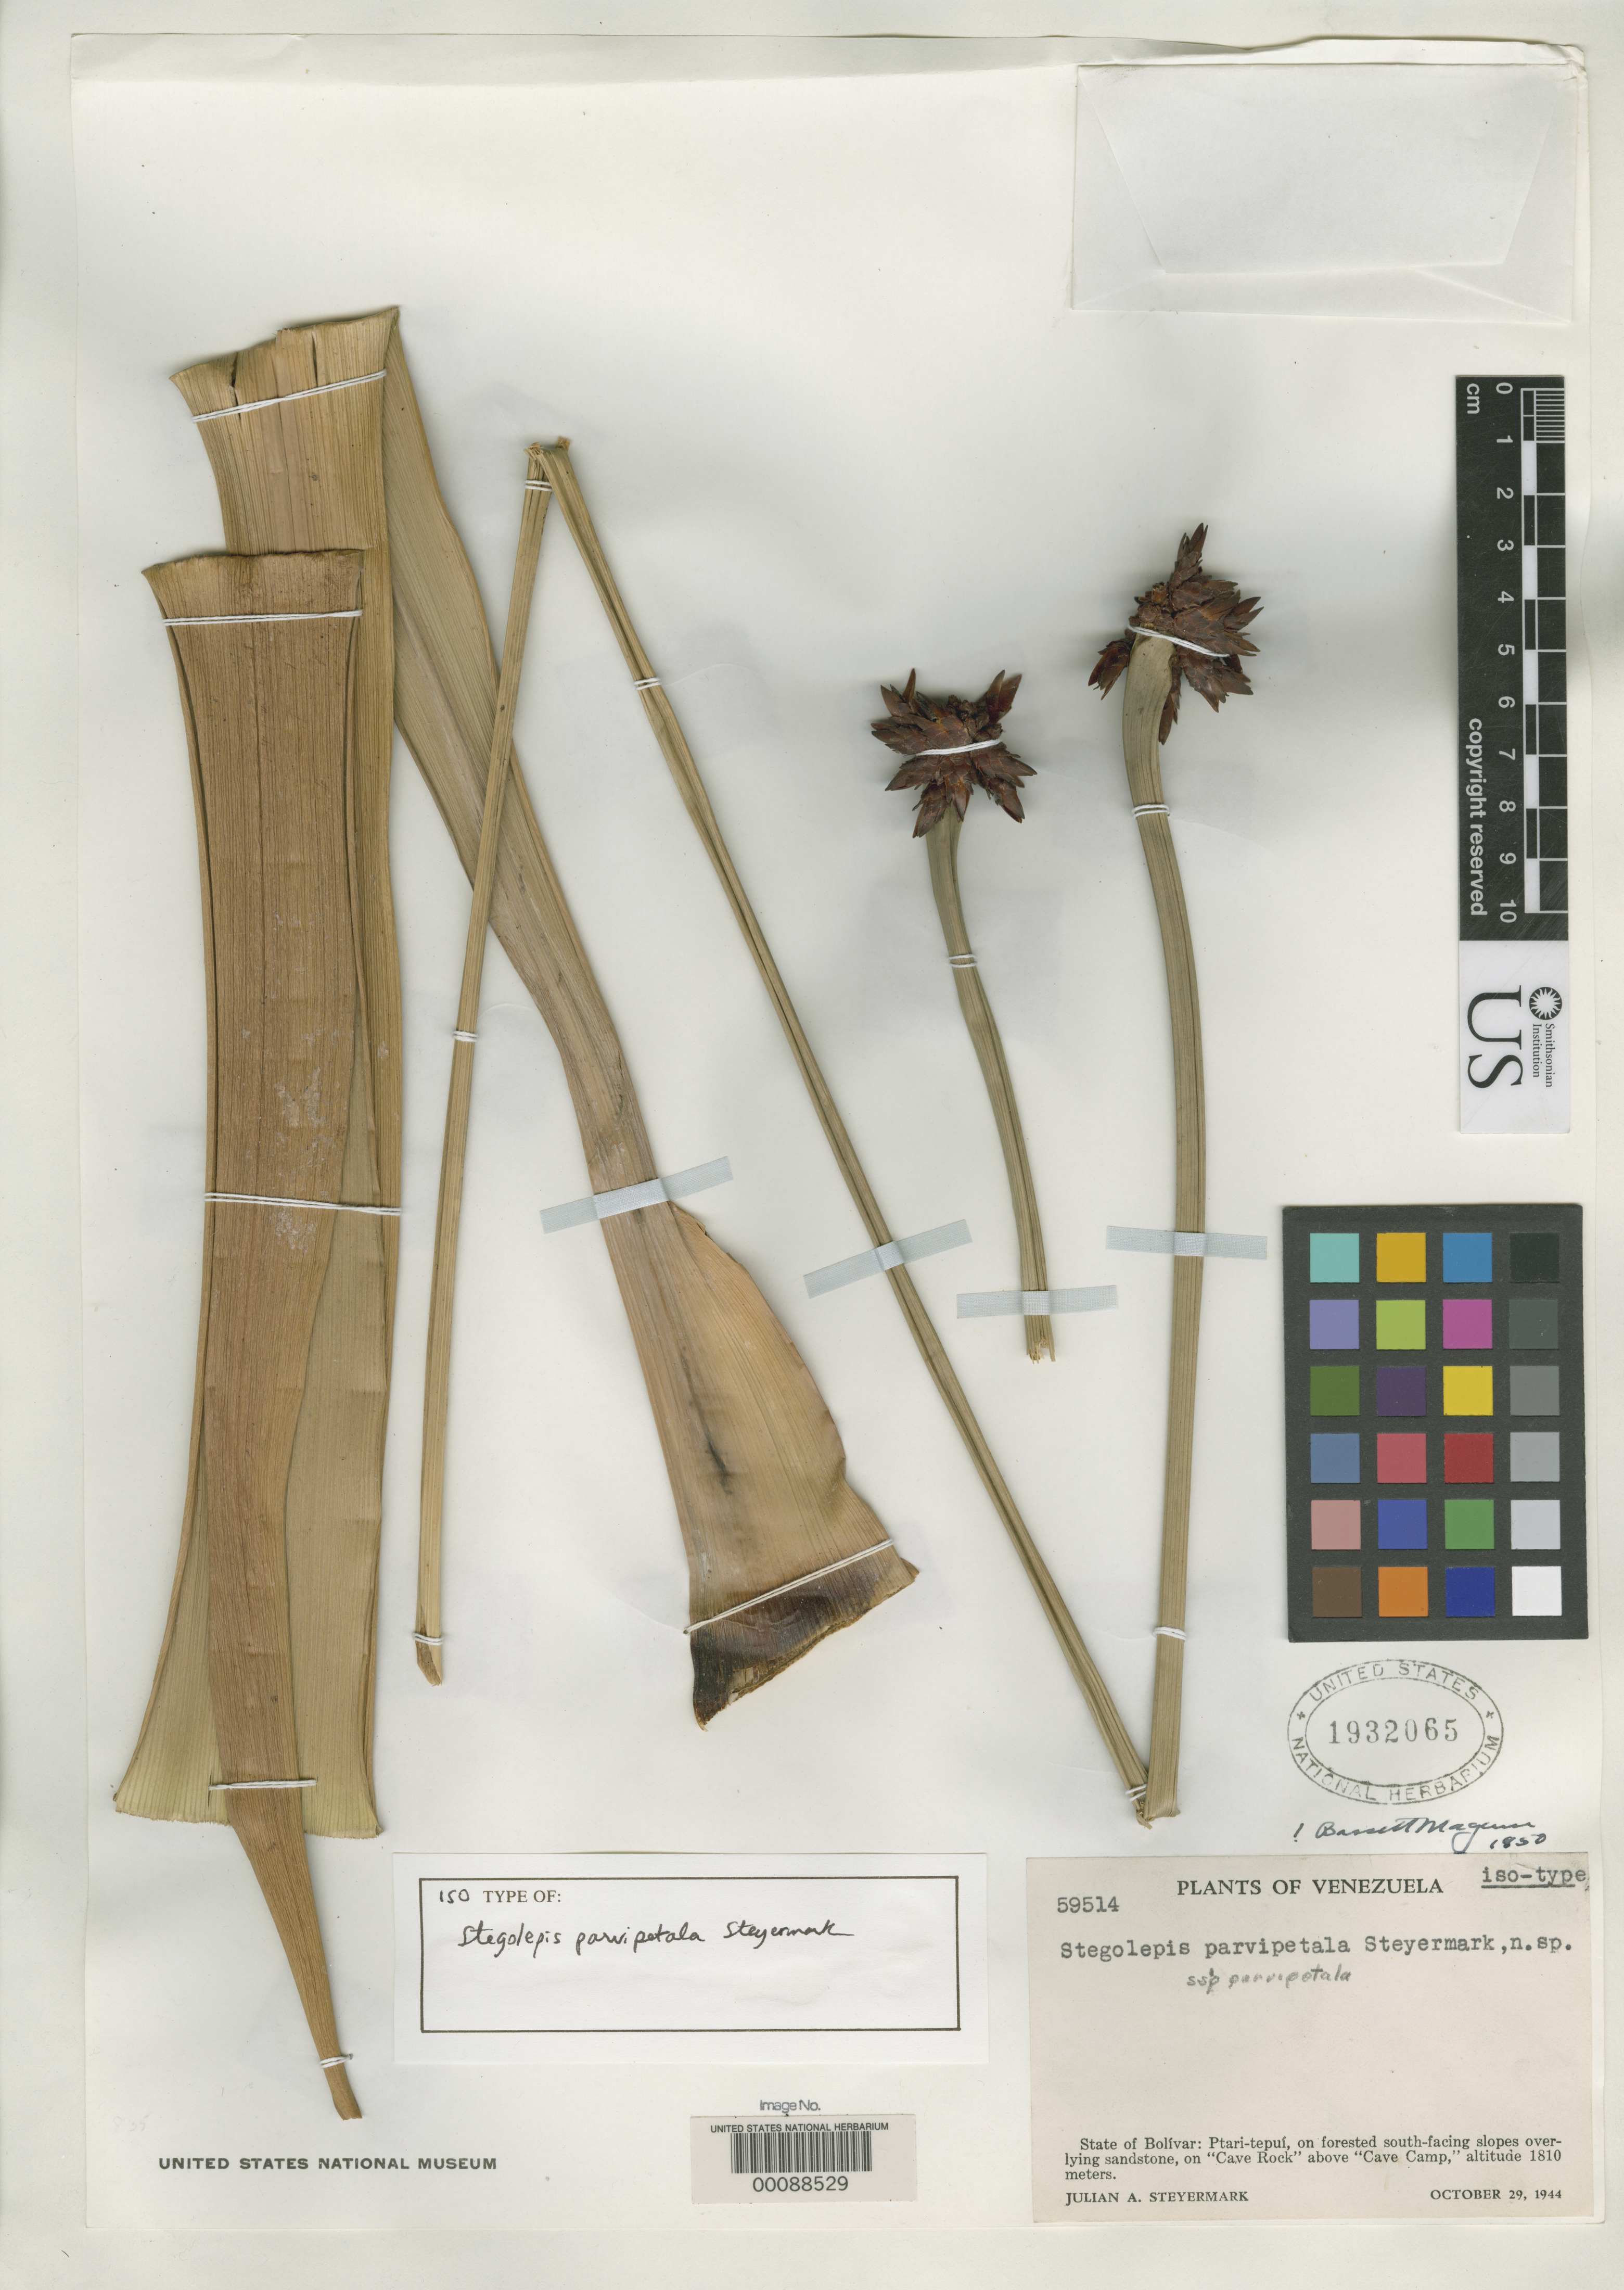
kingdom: Plantae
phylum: Tracheophyta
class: Liliopsida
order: Poales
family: Rapateaceae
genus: Stegolepis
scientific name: Stegolepis parvipetala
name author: Steyerm.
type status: Isotype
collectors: J. Steyermark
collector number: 59514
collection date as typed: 29 Oct 1944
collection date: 1944-10-29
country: Venezuela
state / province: Bolivar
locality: Ptari-Tepui.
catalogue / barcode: US 1932065